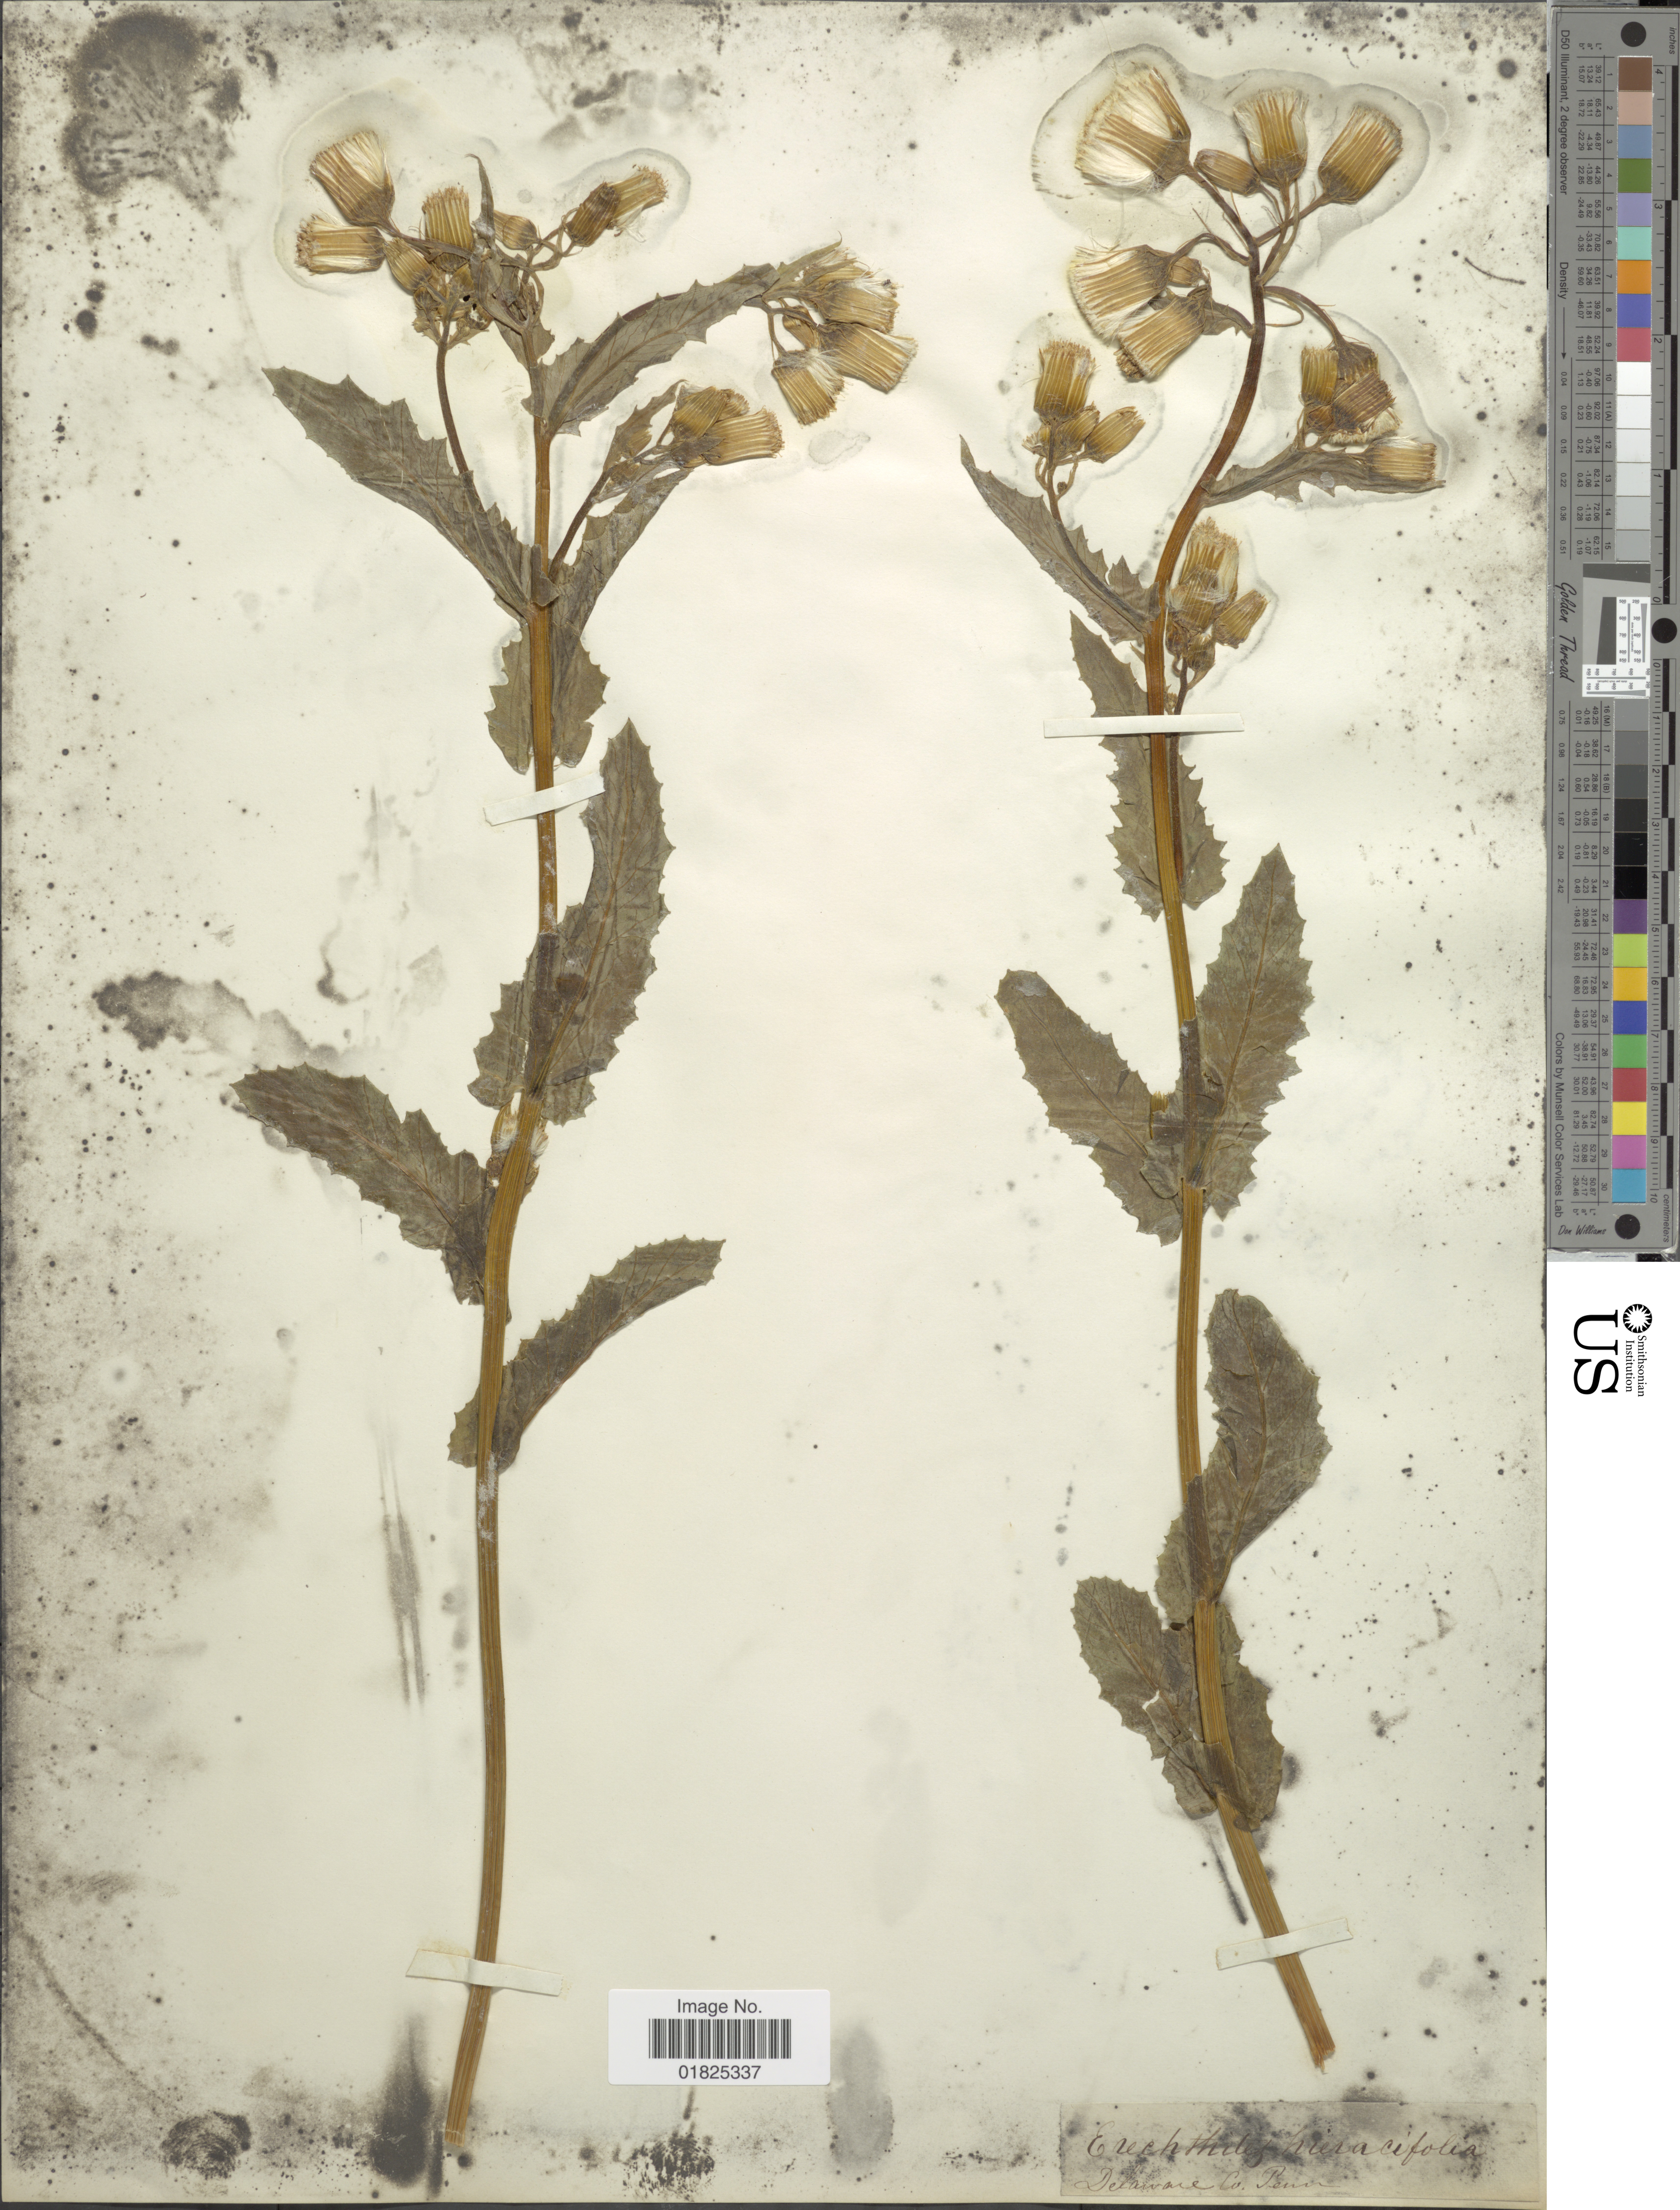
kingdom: Plantae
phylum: Tracheophyta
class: Magnoliopsida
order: Asterales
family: Asteraceae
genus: Erechtites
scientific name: Erechtites hieraciifolius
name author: (L.) Raf. ex DC.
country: United States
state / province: Pennsylvania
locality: Delaware Co.